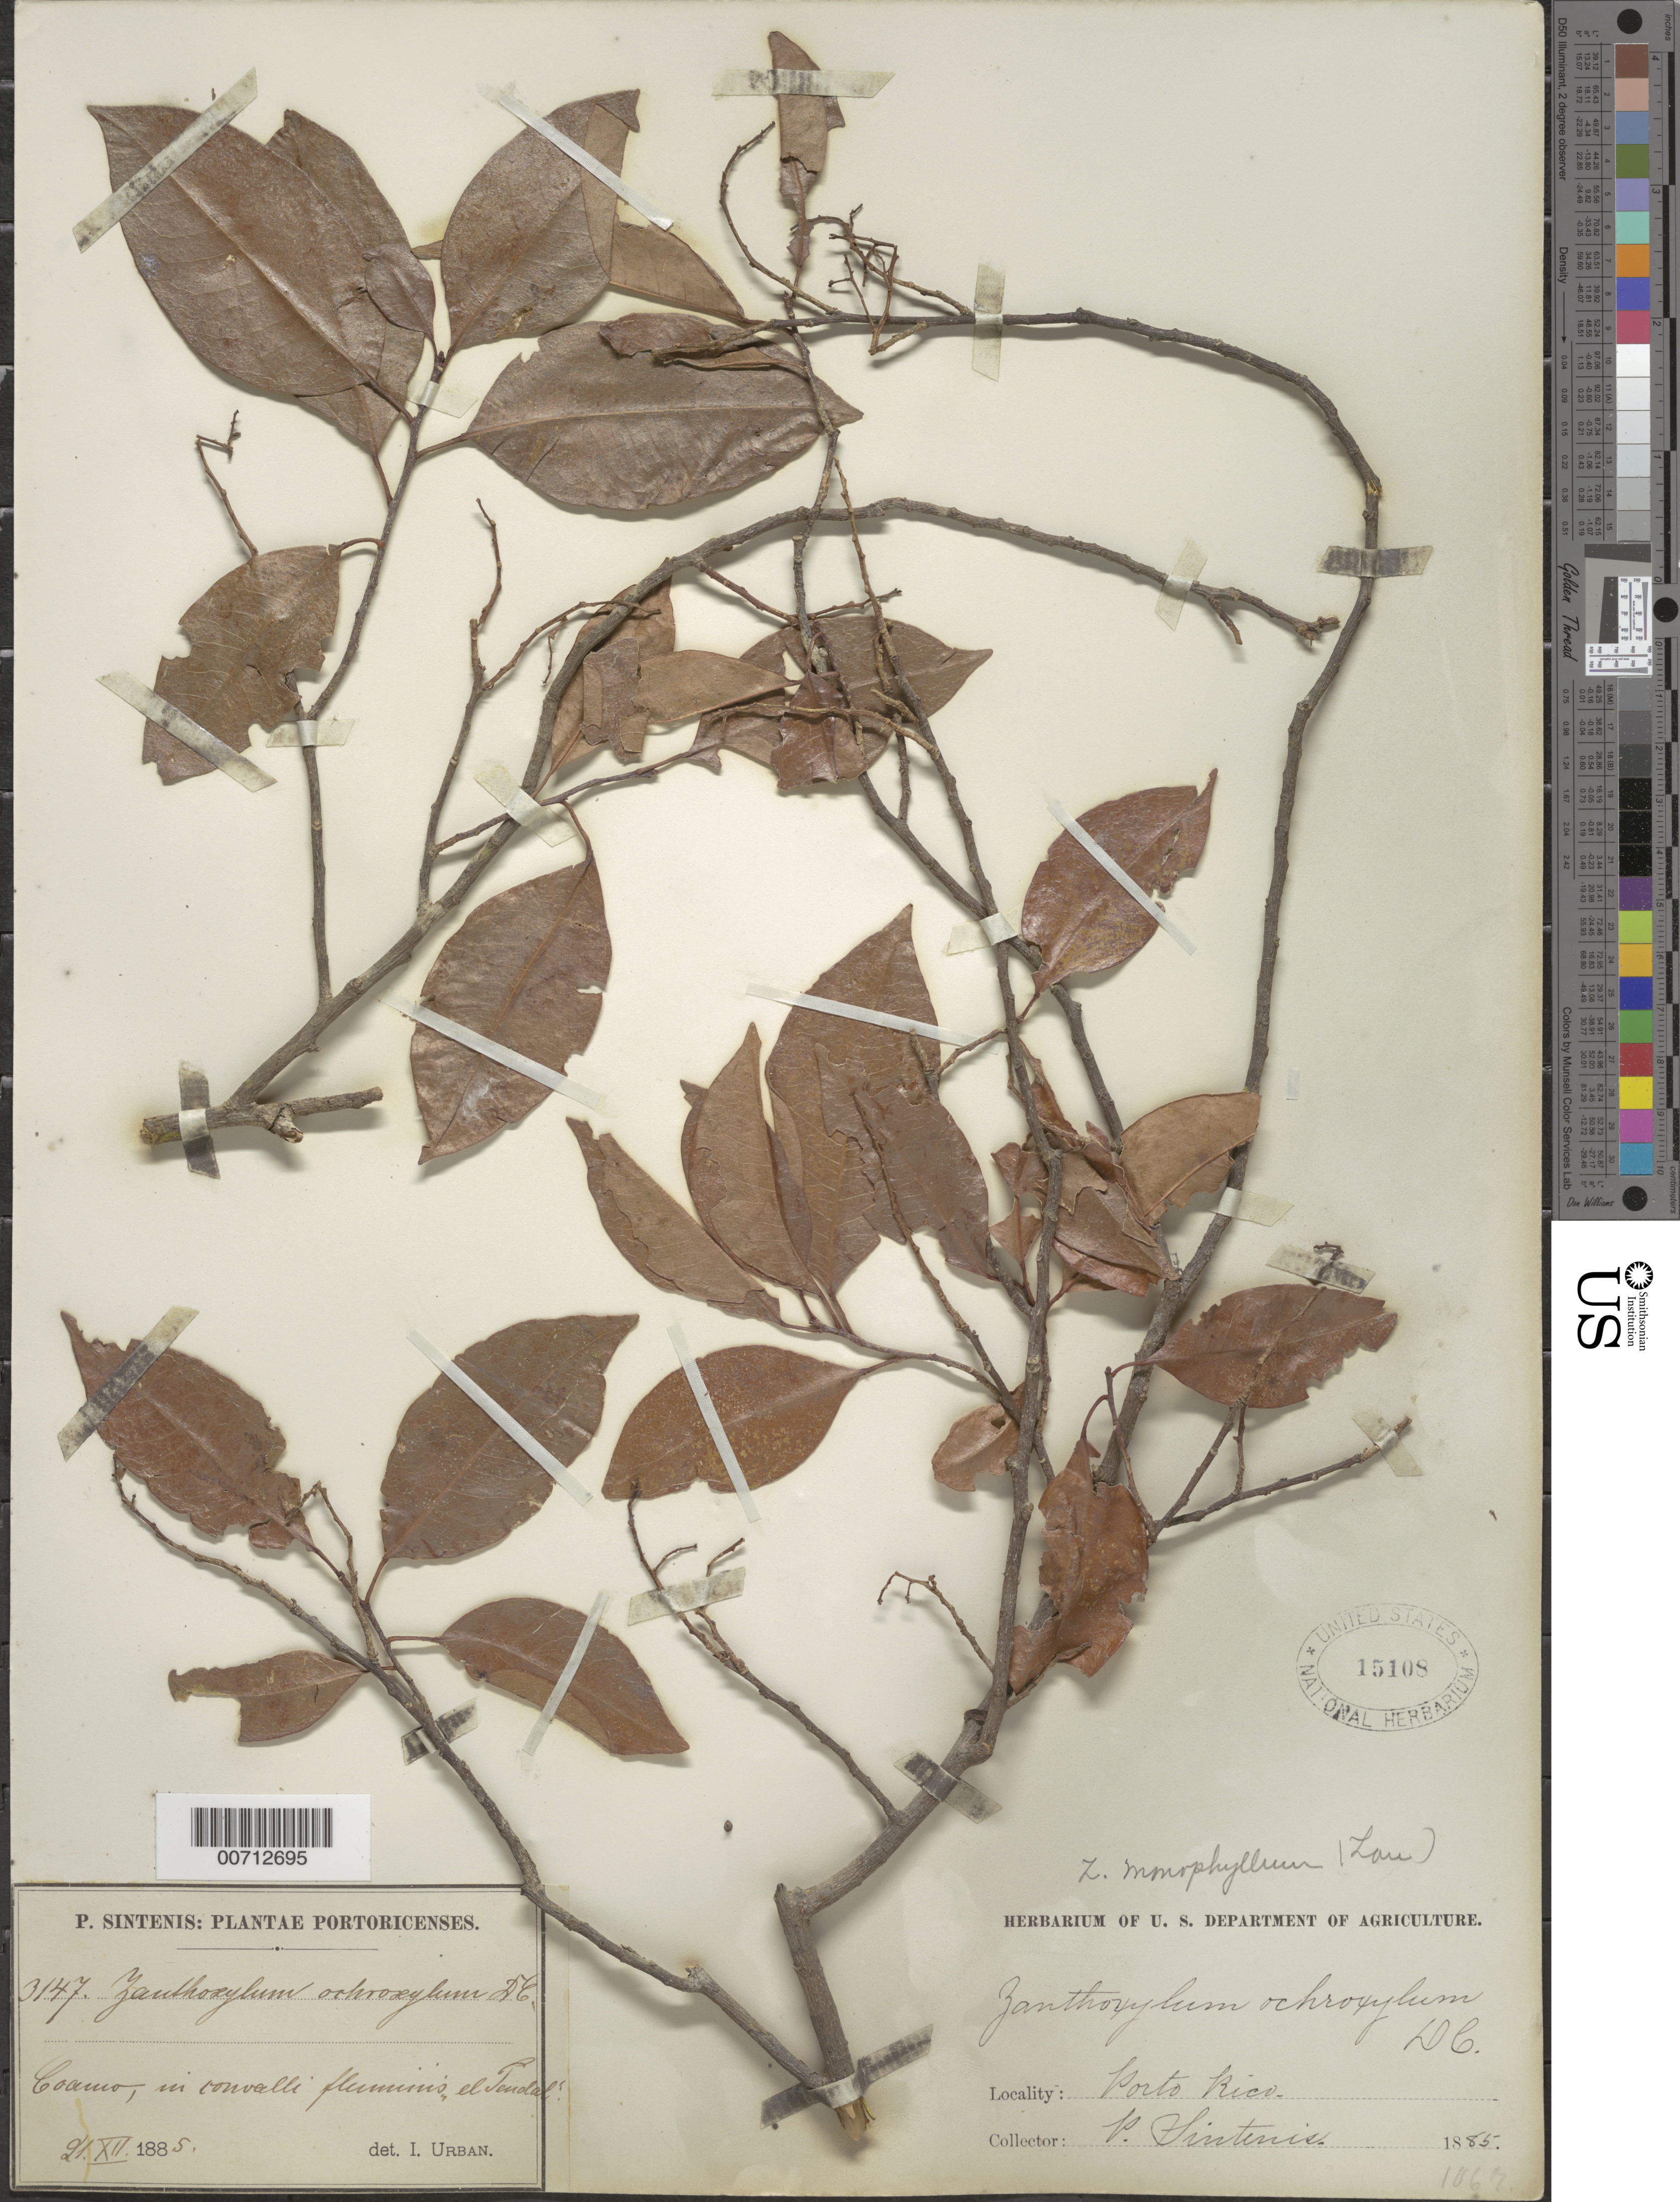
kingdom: Plantae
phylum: Tracheophyta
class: Magnoliopsida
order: Sapindales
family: Rutaceae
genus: Zanthoxylum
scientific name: Zanthoxylum monophyllum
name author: (Lam.) P. Wilson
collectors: P. Sintenis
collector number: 3147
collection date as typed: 21 Dec 1885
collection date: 1885-12-21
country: Puerto Rico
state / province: Coamo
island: Greater Antilles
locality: Coamo, el Pendal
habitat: In convalli fluminis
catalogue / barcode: US 15108